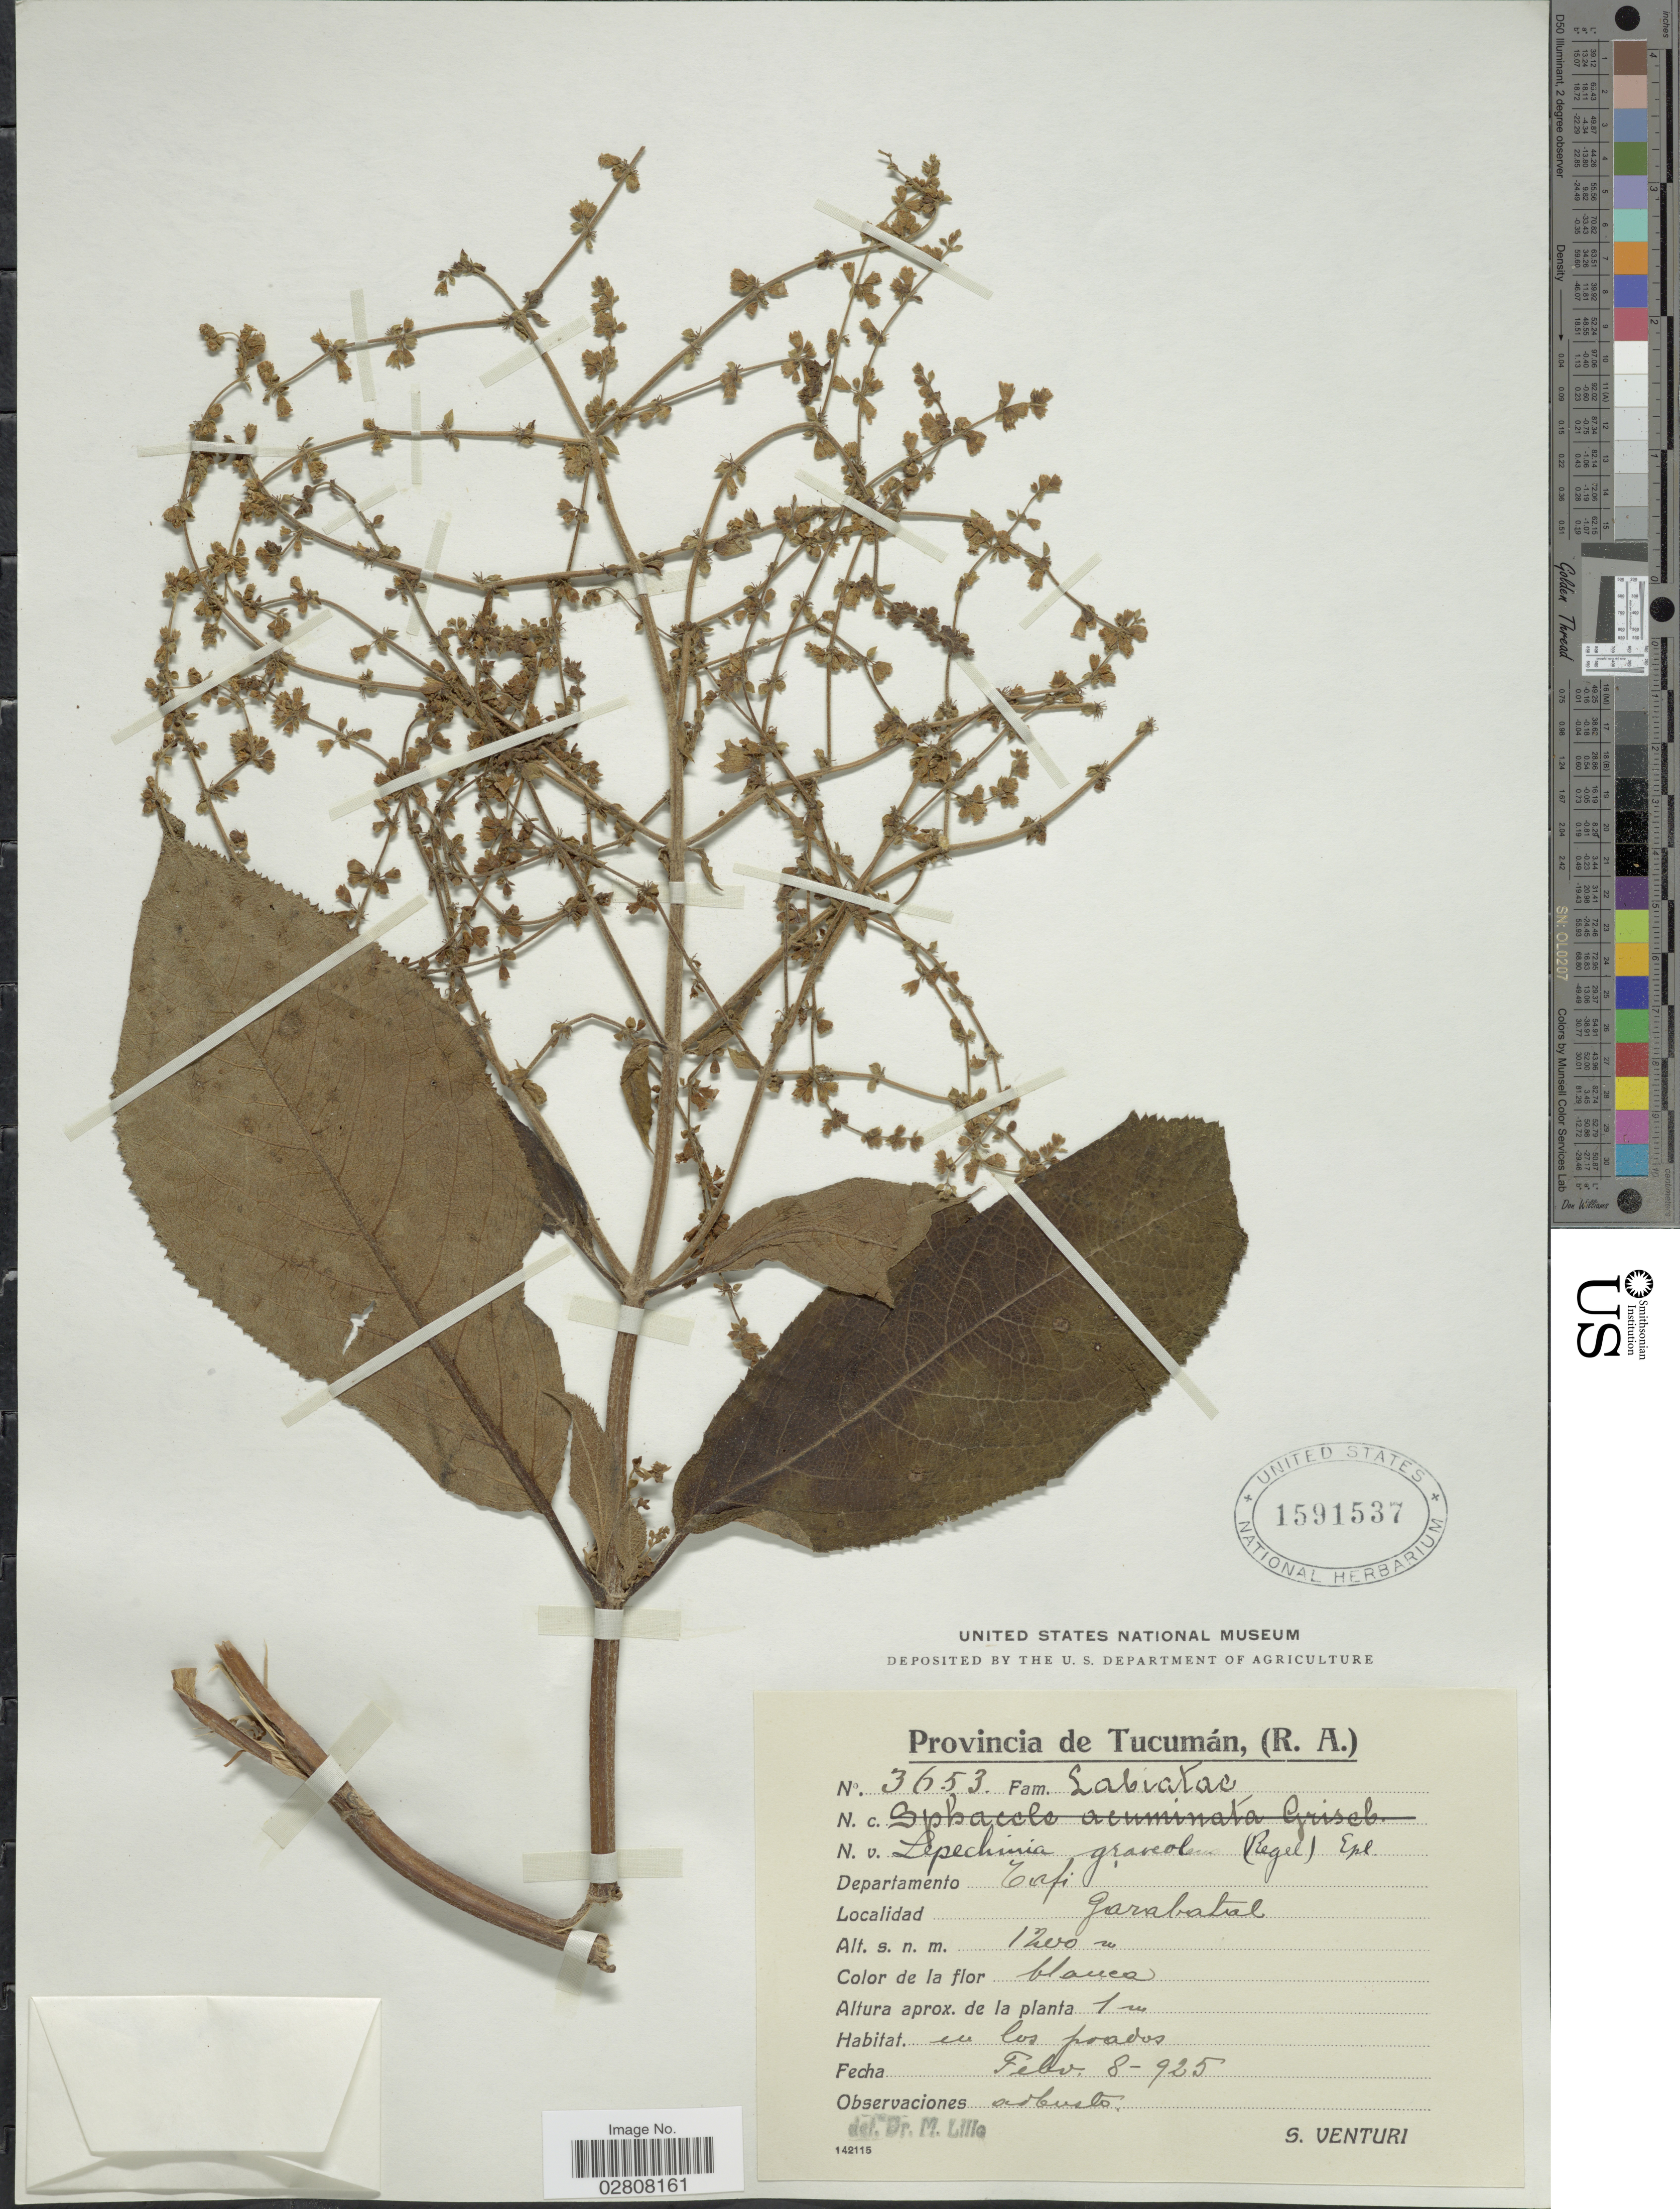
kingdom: Plantae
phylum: Tracheophyta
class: Magnoliopsida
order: Lamiales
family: Lamiaceae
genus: Lepechinia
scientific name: Lepechinia graveolens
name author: (Regel) Epling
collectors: S. Venturi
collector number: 3653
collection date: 1925-02-08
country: Argentina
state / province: Tucuman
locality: Provincia de Tucumán, (R.A.). Departamento Tafi. Garabatal.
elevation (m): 1200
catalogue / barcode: US 1591537